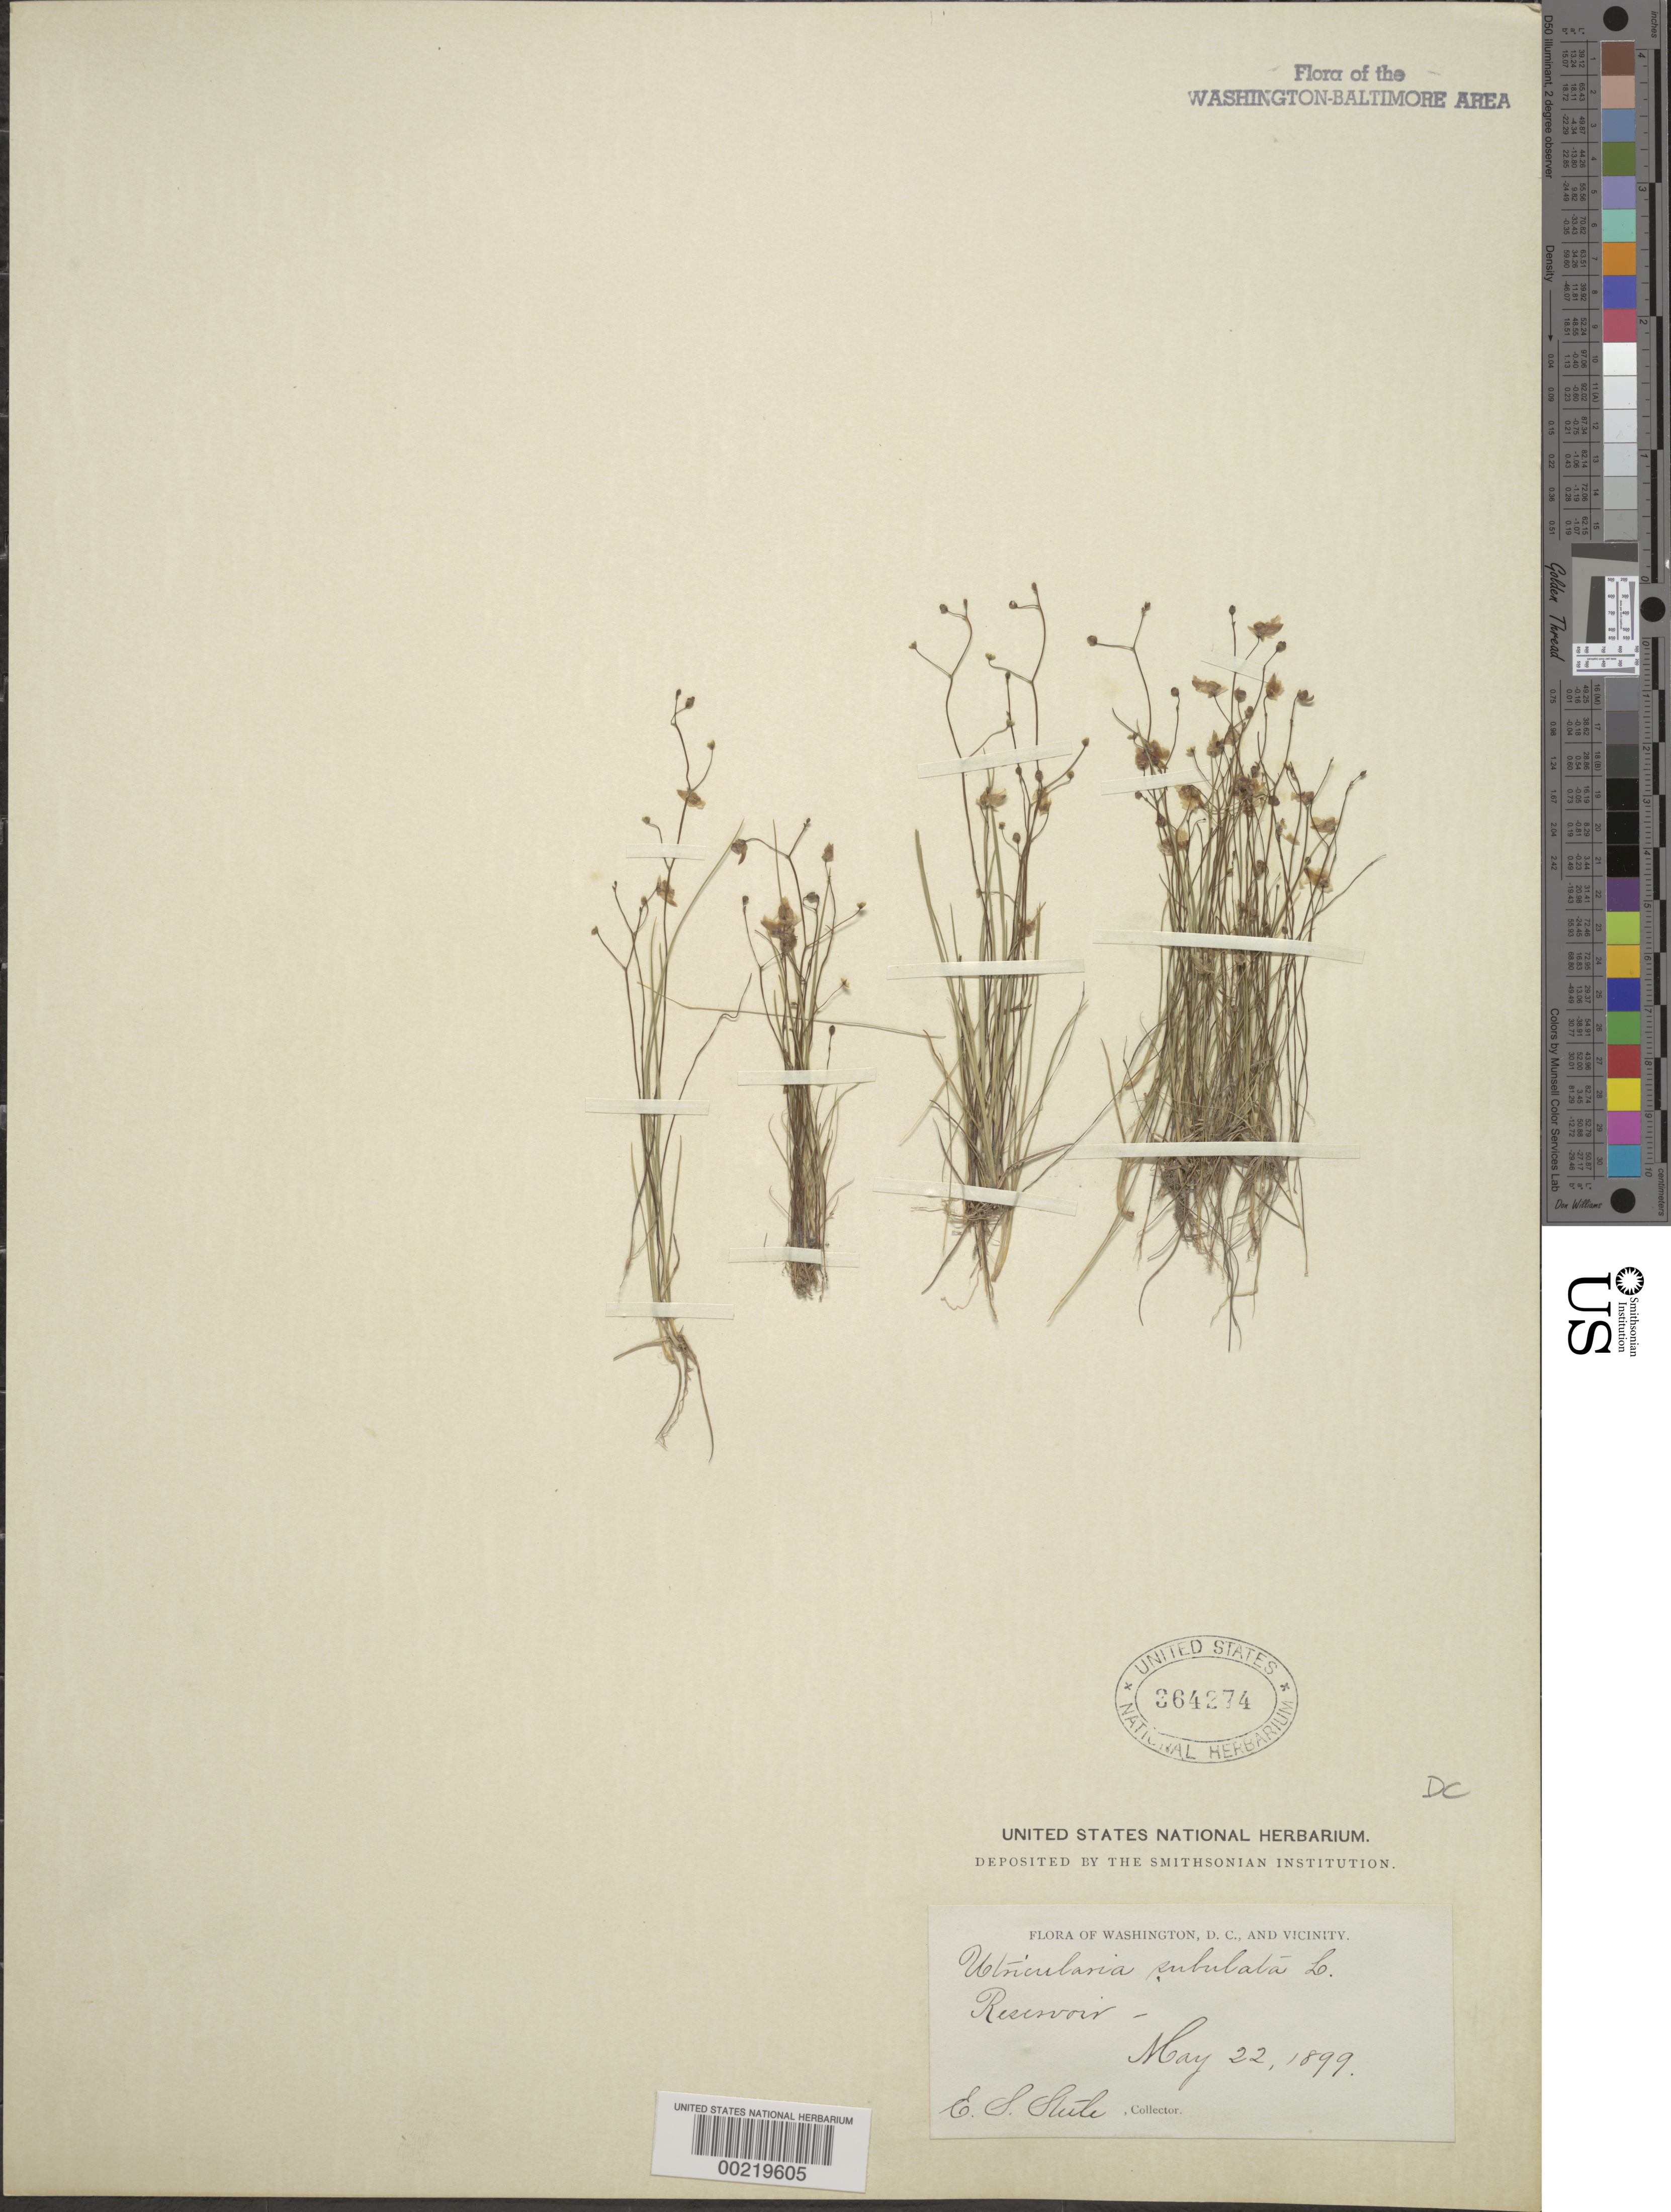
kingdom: Plantae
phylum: Tracheophyta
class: Magnoliopsida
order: Lamiales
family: Lentibulariaceae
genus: Utricularia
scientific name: Utricularia subulata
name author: L.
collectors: E. Steele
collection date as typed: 22 May 1899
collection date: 1899-05-22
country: United States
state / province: District of Columbia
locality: Reservoir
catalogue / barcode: US 364274